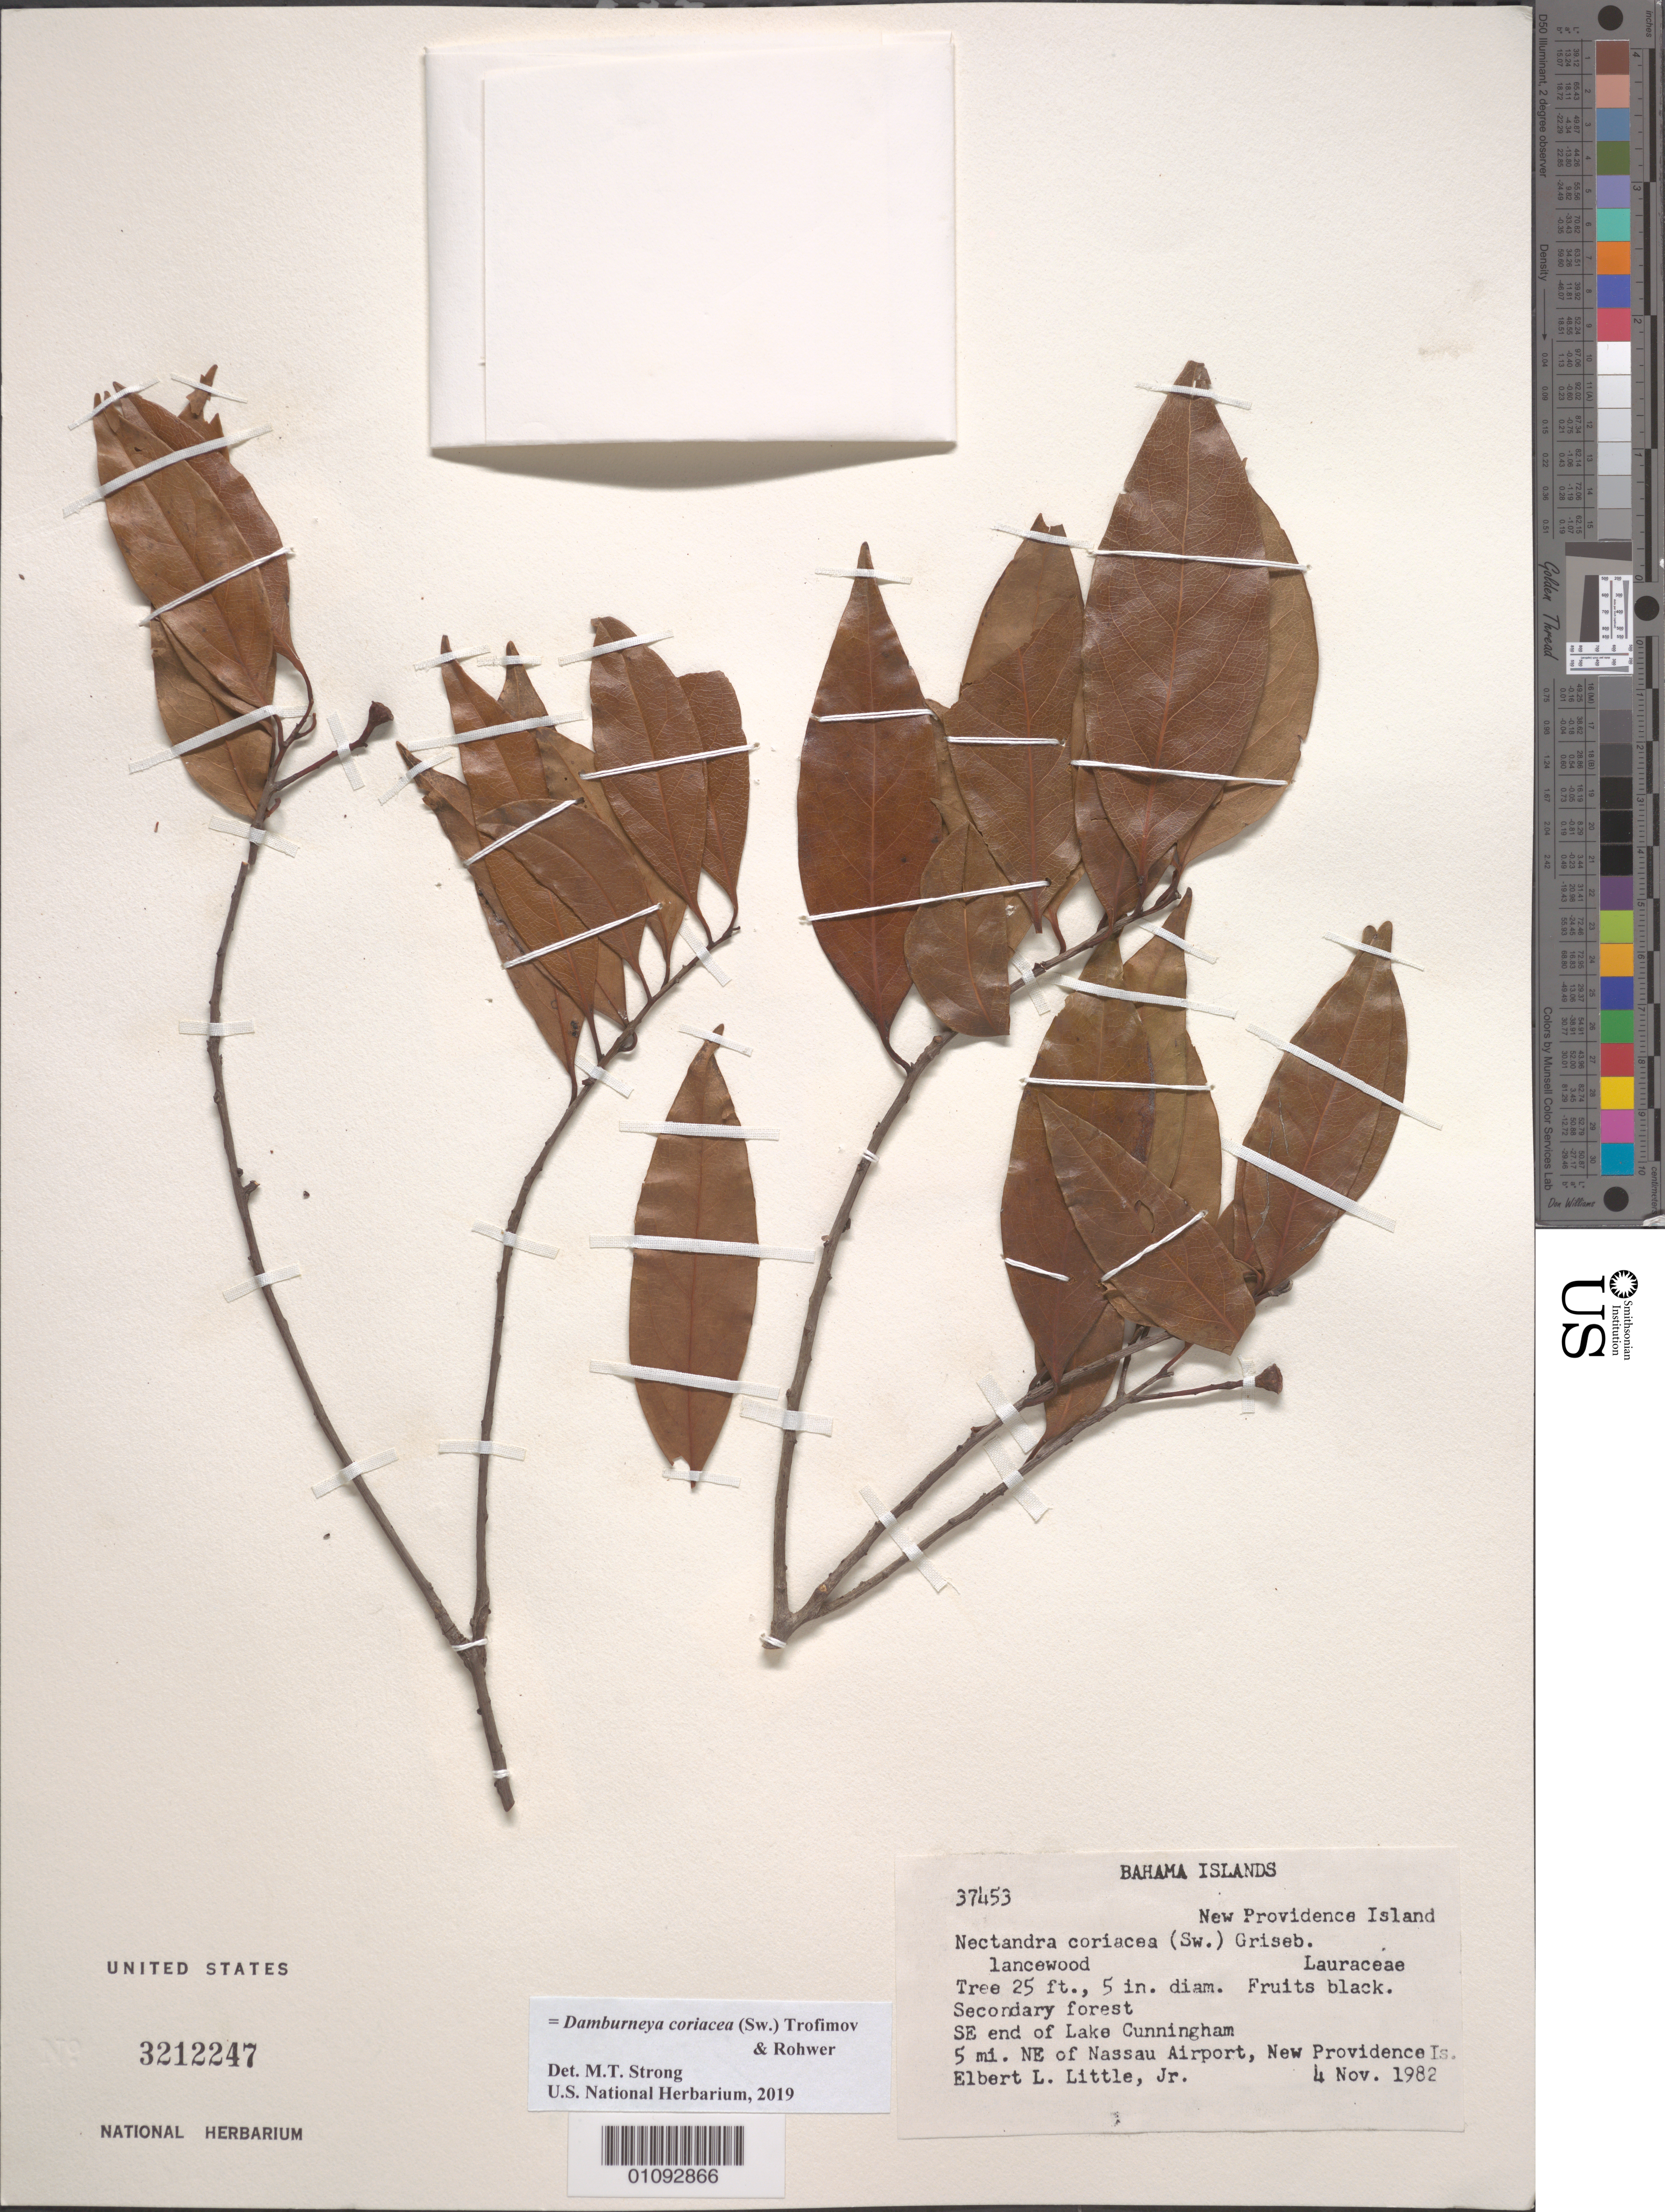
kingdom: Plantae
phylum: Tracheophyta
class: Magnoliopsida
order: Laurales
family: Lauraceae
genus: Damburneya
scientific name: Damburneya coriacea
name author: (Sw.) Trofimov & Rohwer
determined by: Strong, M. T., (US), Smithsonian Institution - National Museum of Natural History (UNITED STATES)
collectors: E. L. Little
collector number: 37453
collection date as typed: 04 Nov 1982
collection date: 1982-11-04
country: Bahamas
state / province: New Providence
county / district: Nassau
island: New Providence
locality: SE end of Lake Cunningham, 5 mi. NE of Nassau Airport.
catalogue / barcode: US 3212247